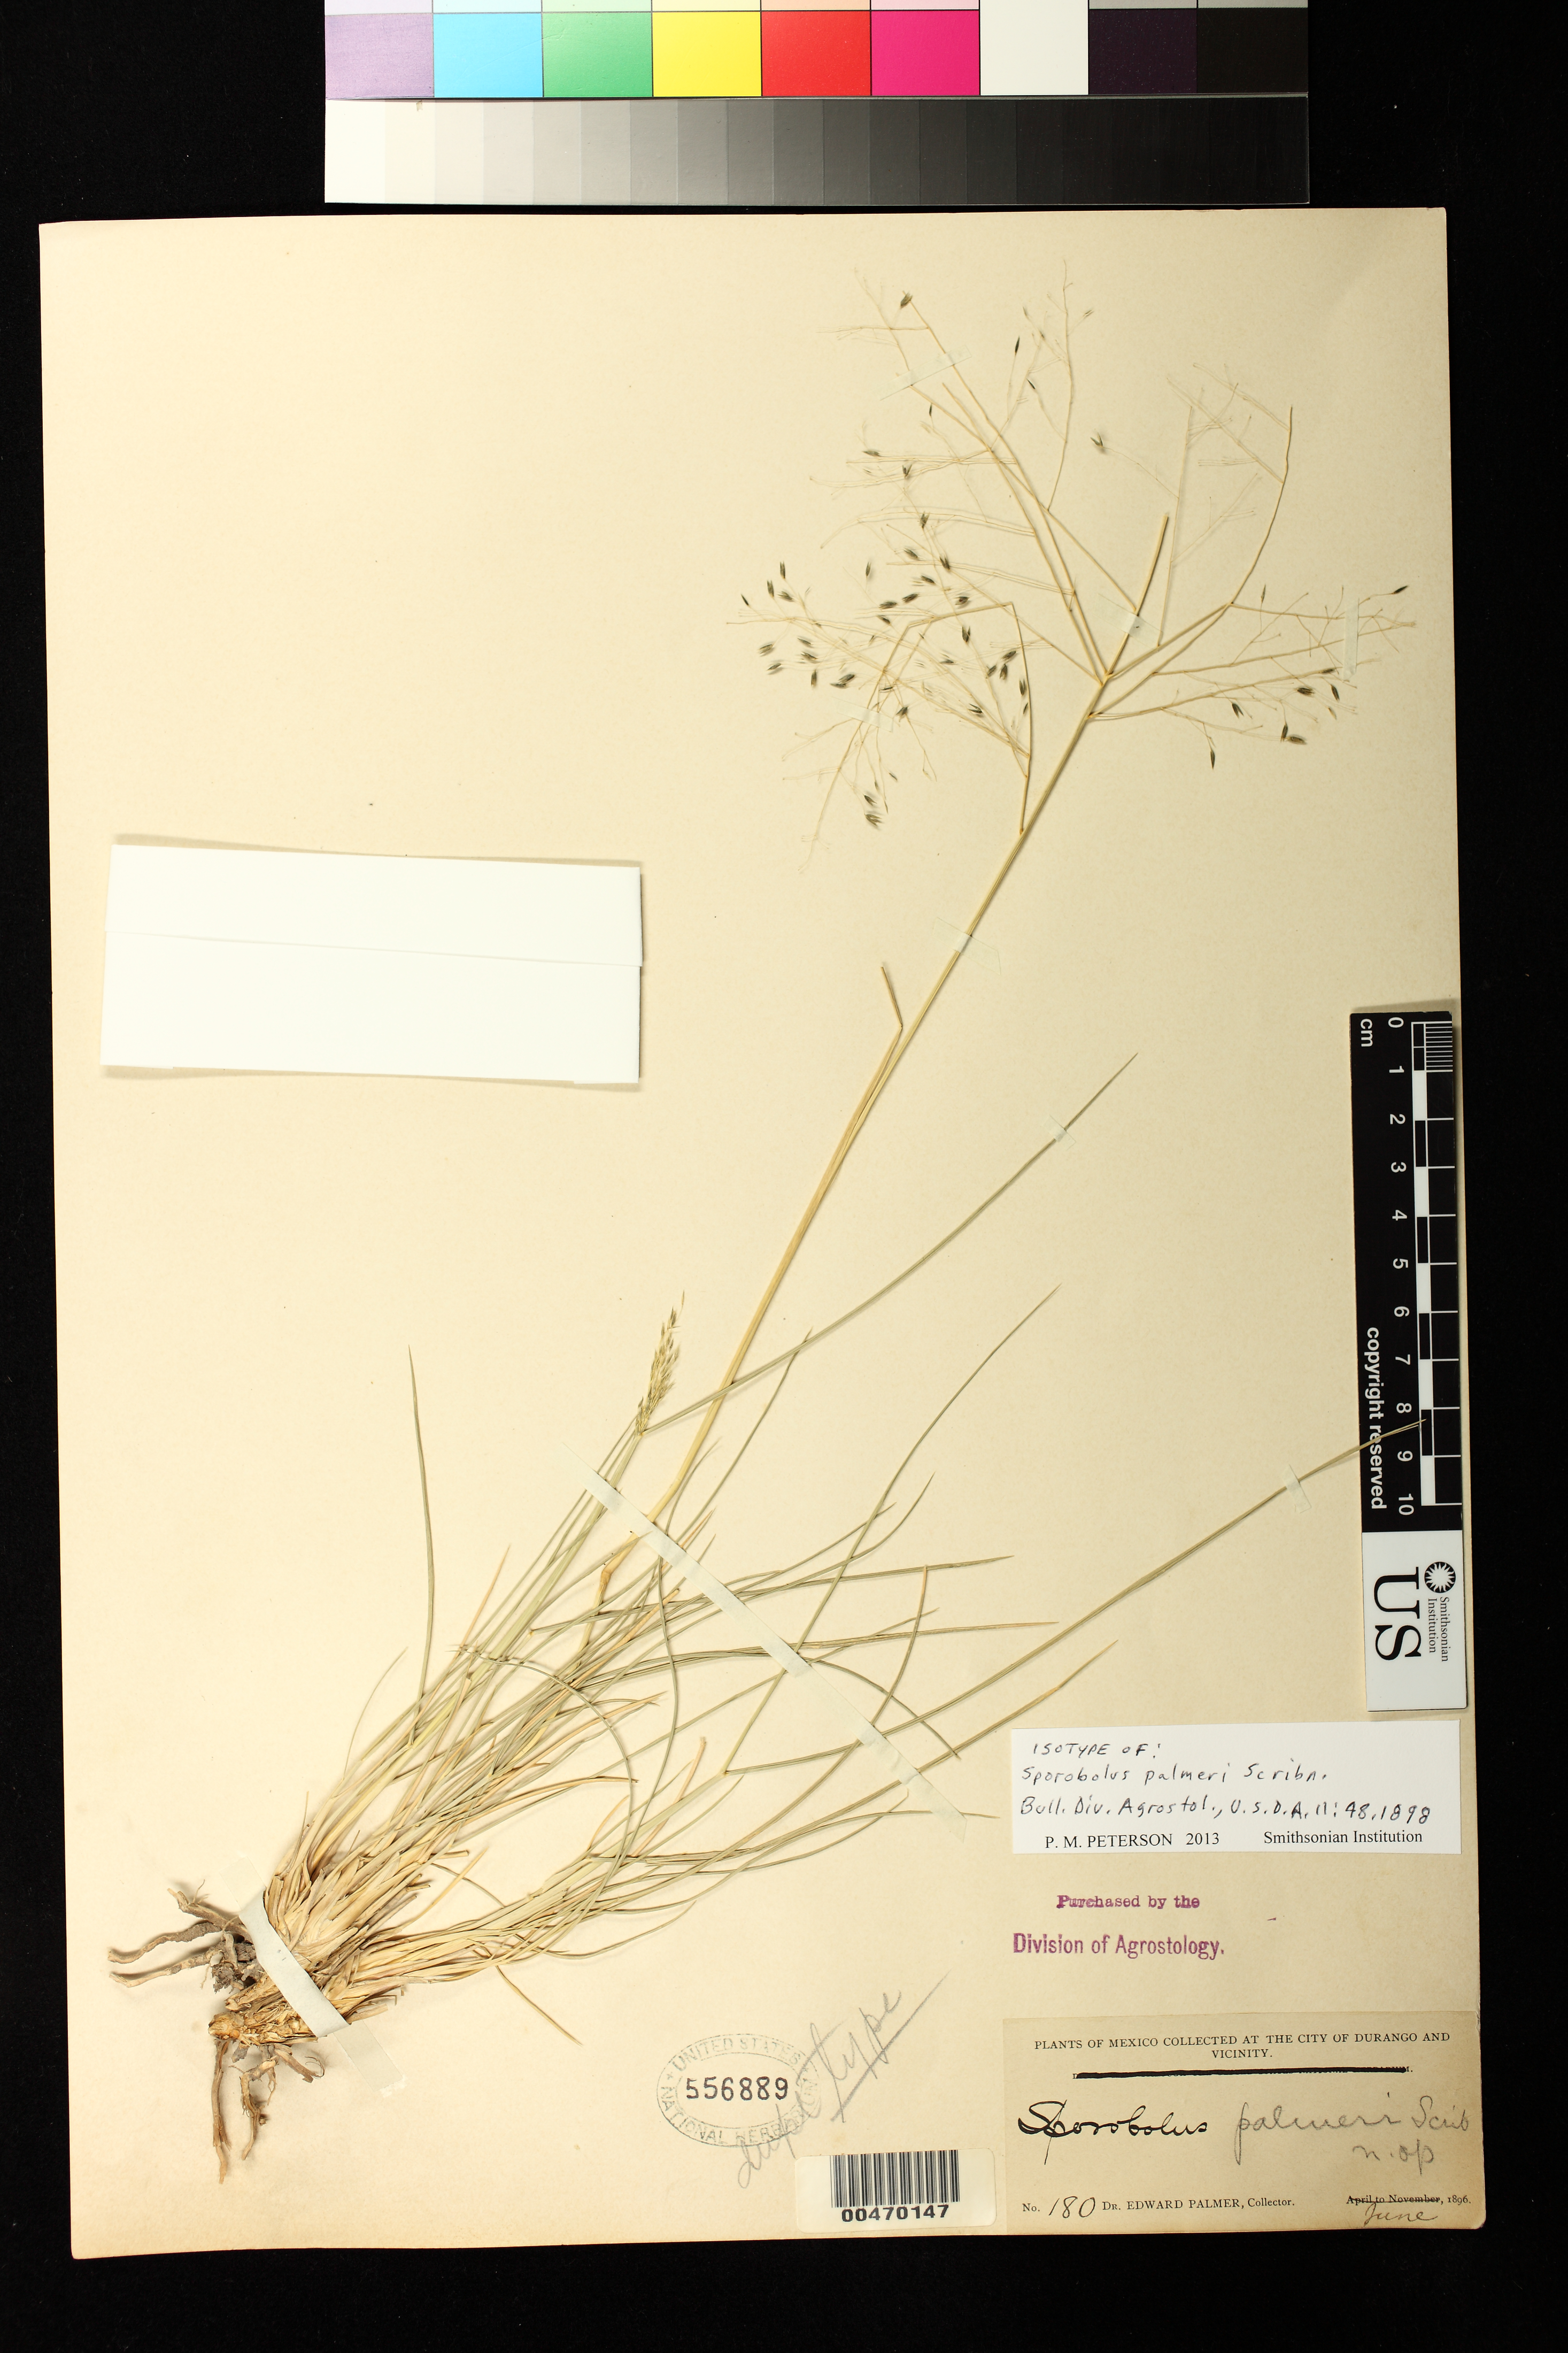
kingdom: Plantae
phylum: Tracheophyta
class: Liliopsida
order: Poales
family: Poaceae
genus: Sporobolus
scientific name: Sporobolus palmeri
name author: Scribn.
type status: Isotype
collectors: E. Palmer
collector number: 180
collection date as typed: Jun 1896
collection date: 1896-06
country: Mexico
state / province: Durango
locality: City of Durango & vicinity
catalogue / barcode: US 556889